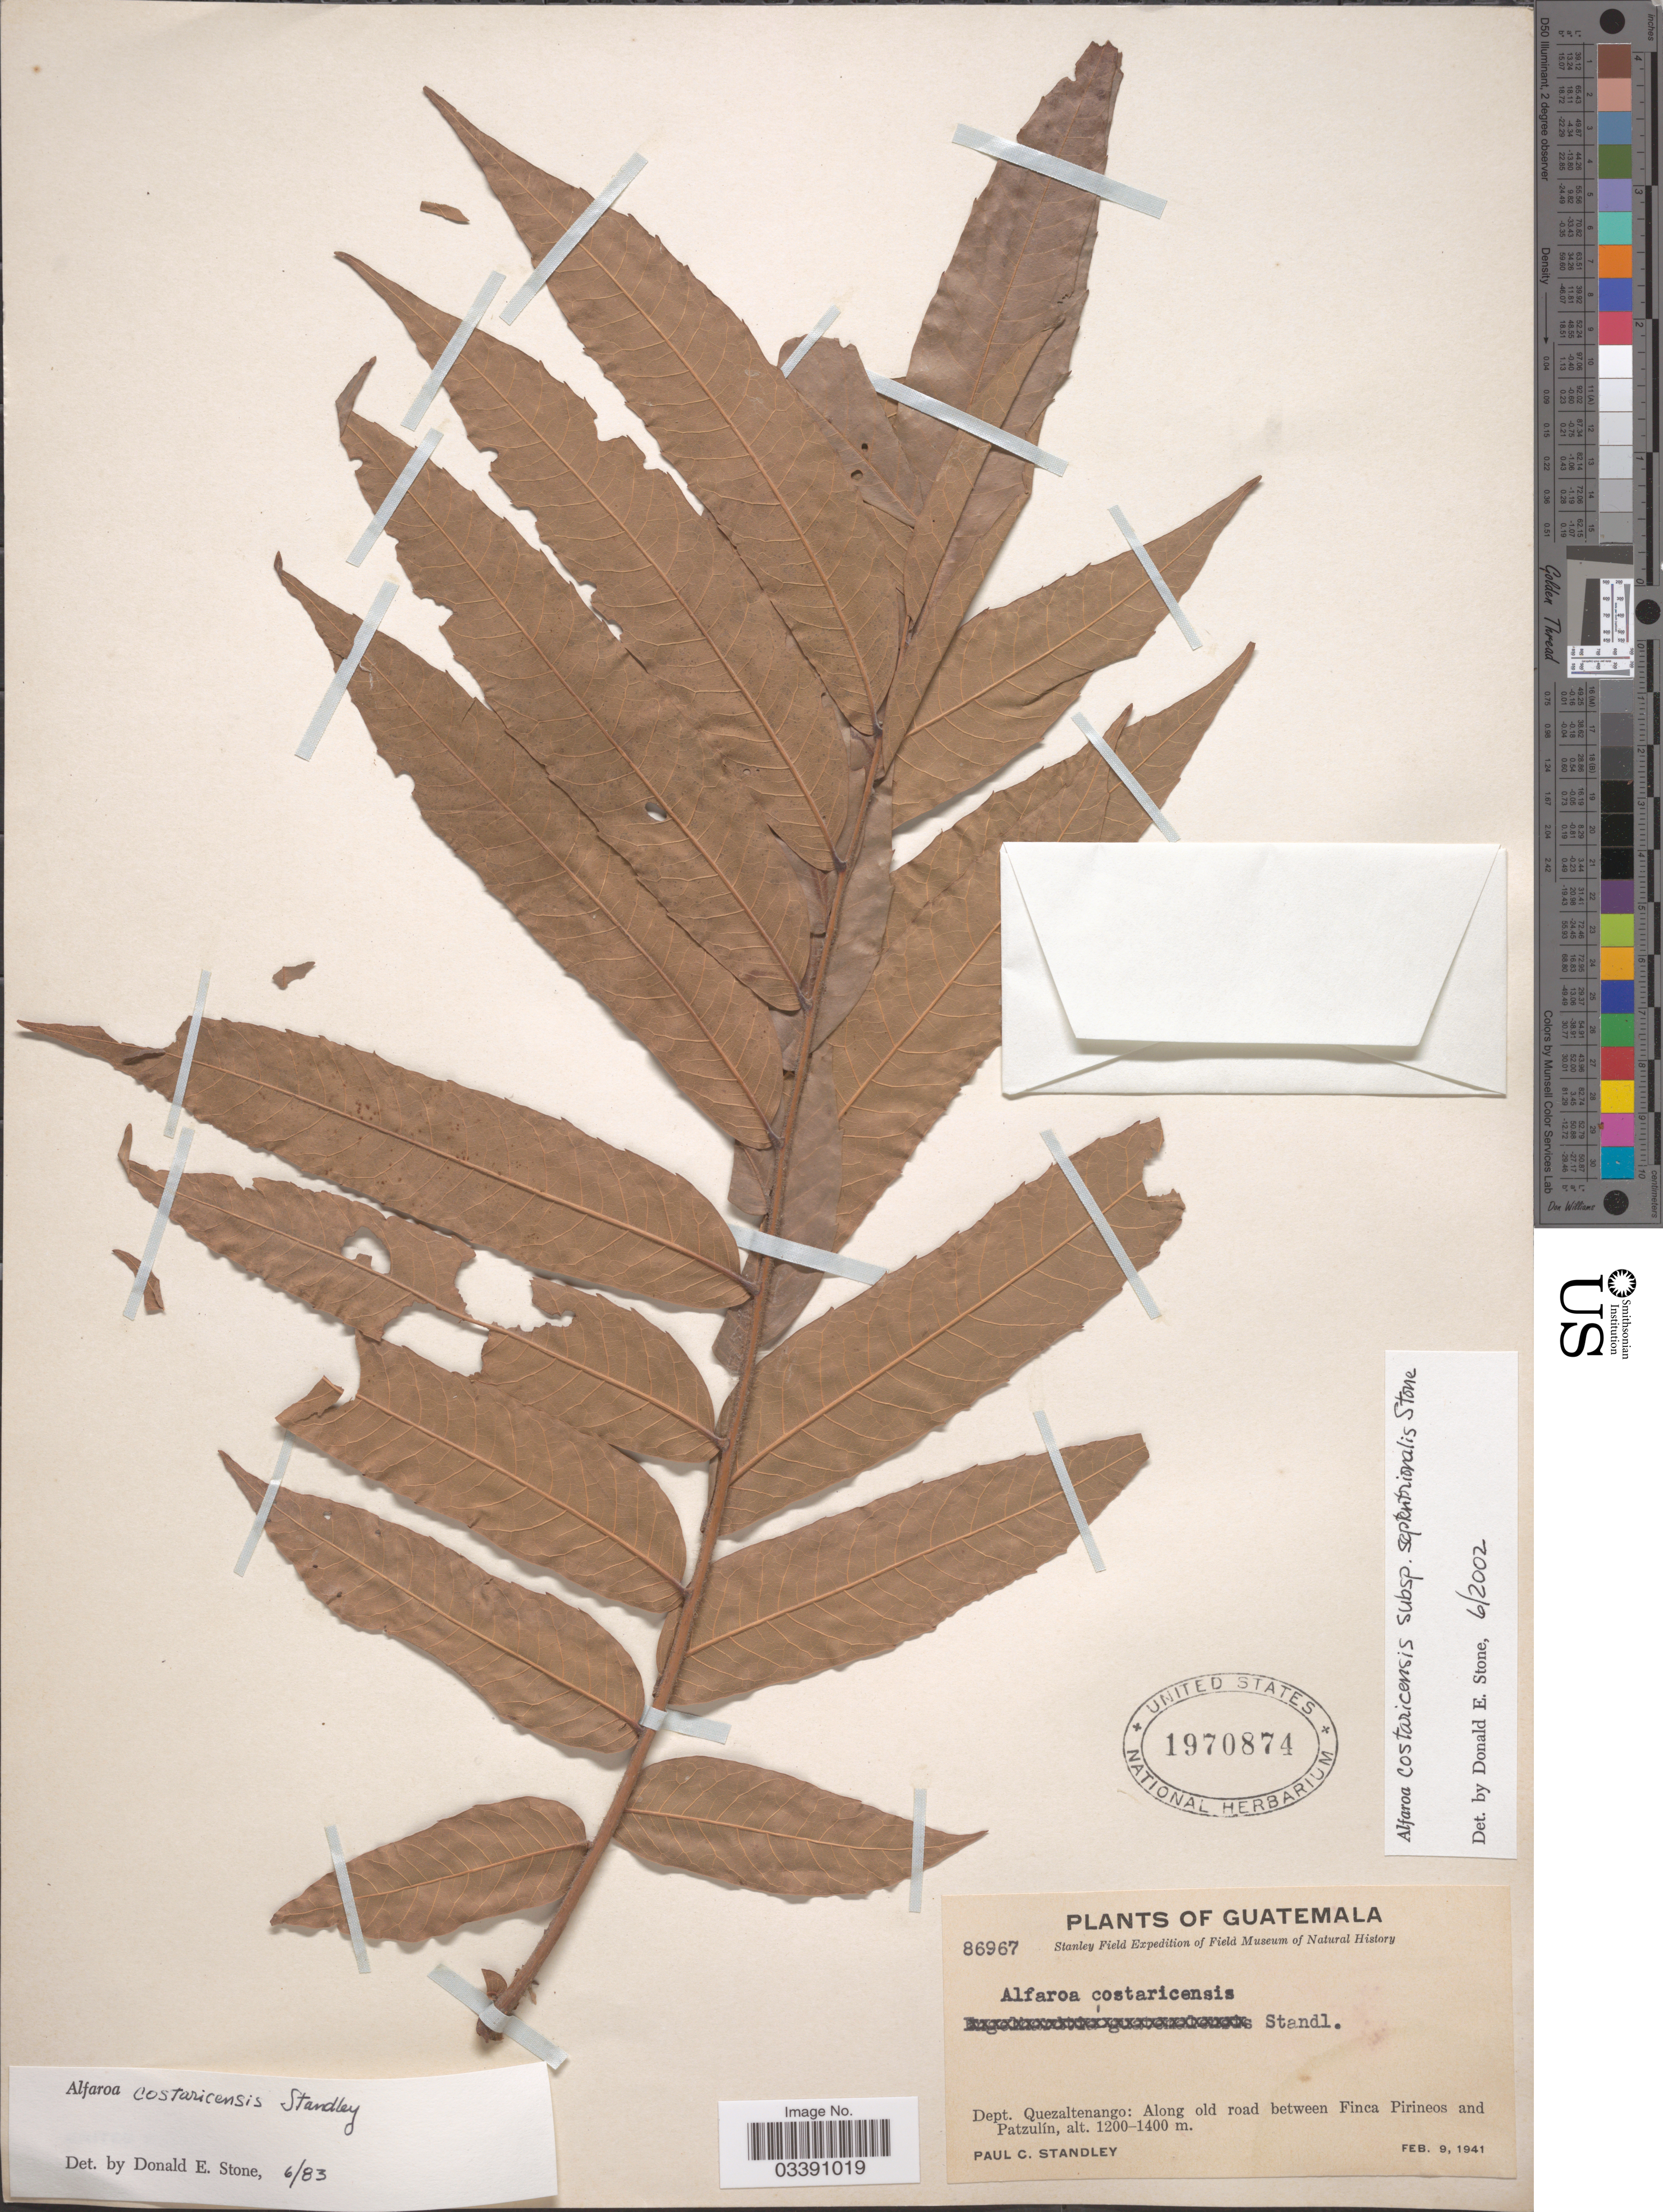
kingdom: Plantae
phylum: Tracheophyta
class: Magnoliopsida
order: Fagales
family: Juglandaceae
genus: Alfaroa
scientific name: Alfaroa costaricensis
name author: Standl.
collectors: P. C. Standley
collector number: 86967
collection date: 1941-02-09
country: Guatemala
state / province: Quetzaltenango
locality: Dept. Quezaltenango: Along old road between Finca Pirineos and Patzulín.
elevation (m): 1200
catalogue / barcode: US 1970874